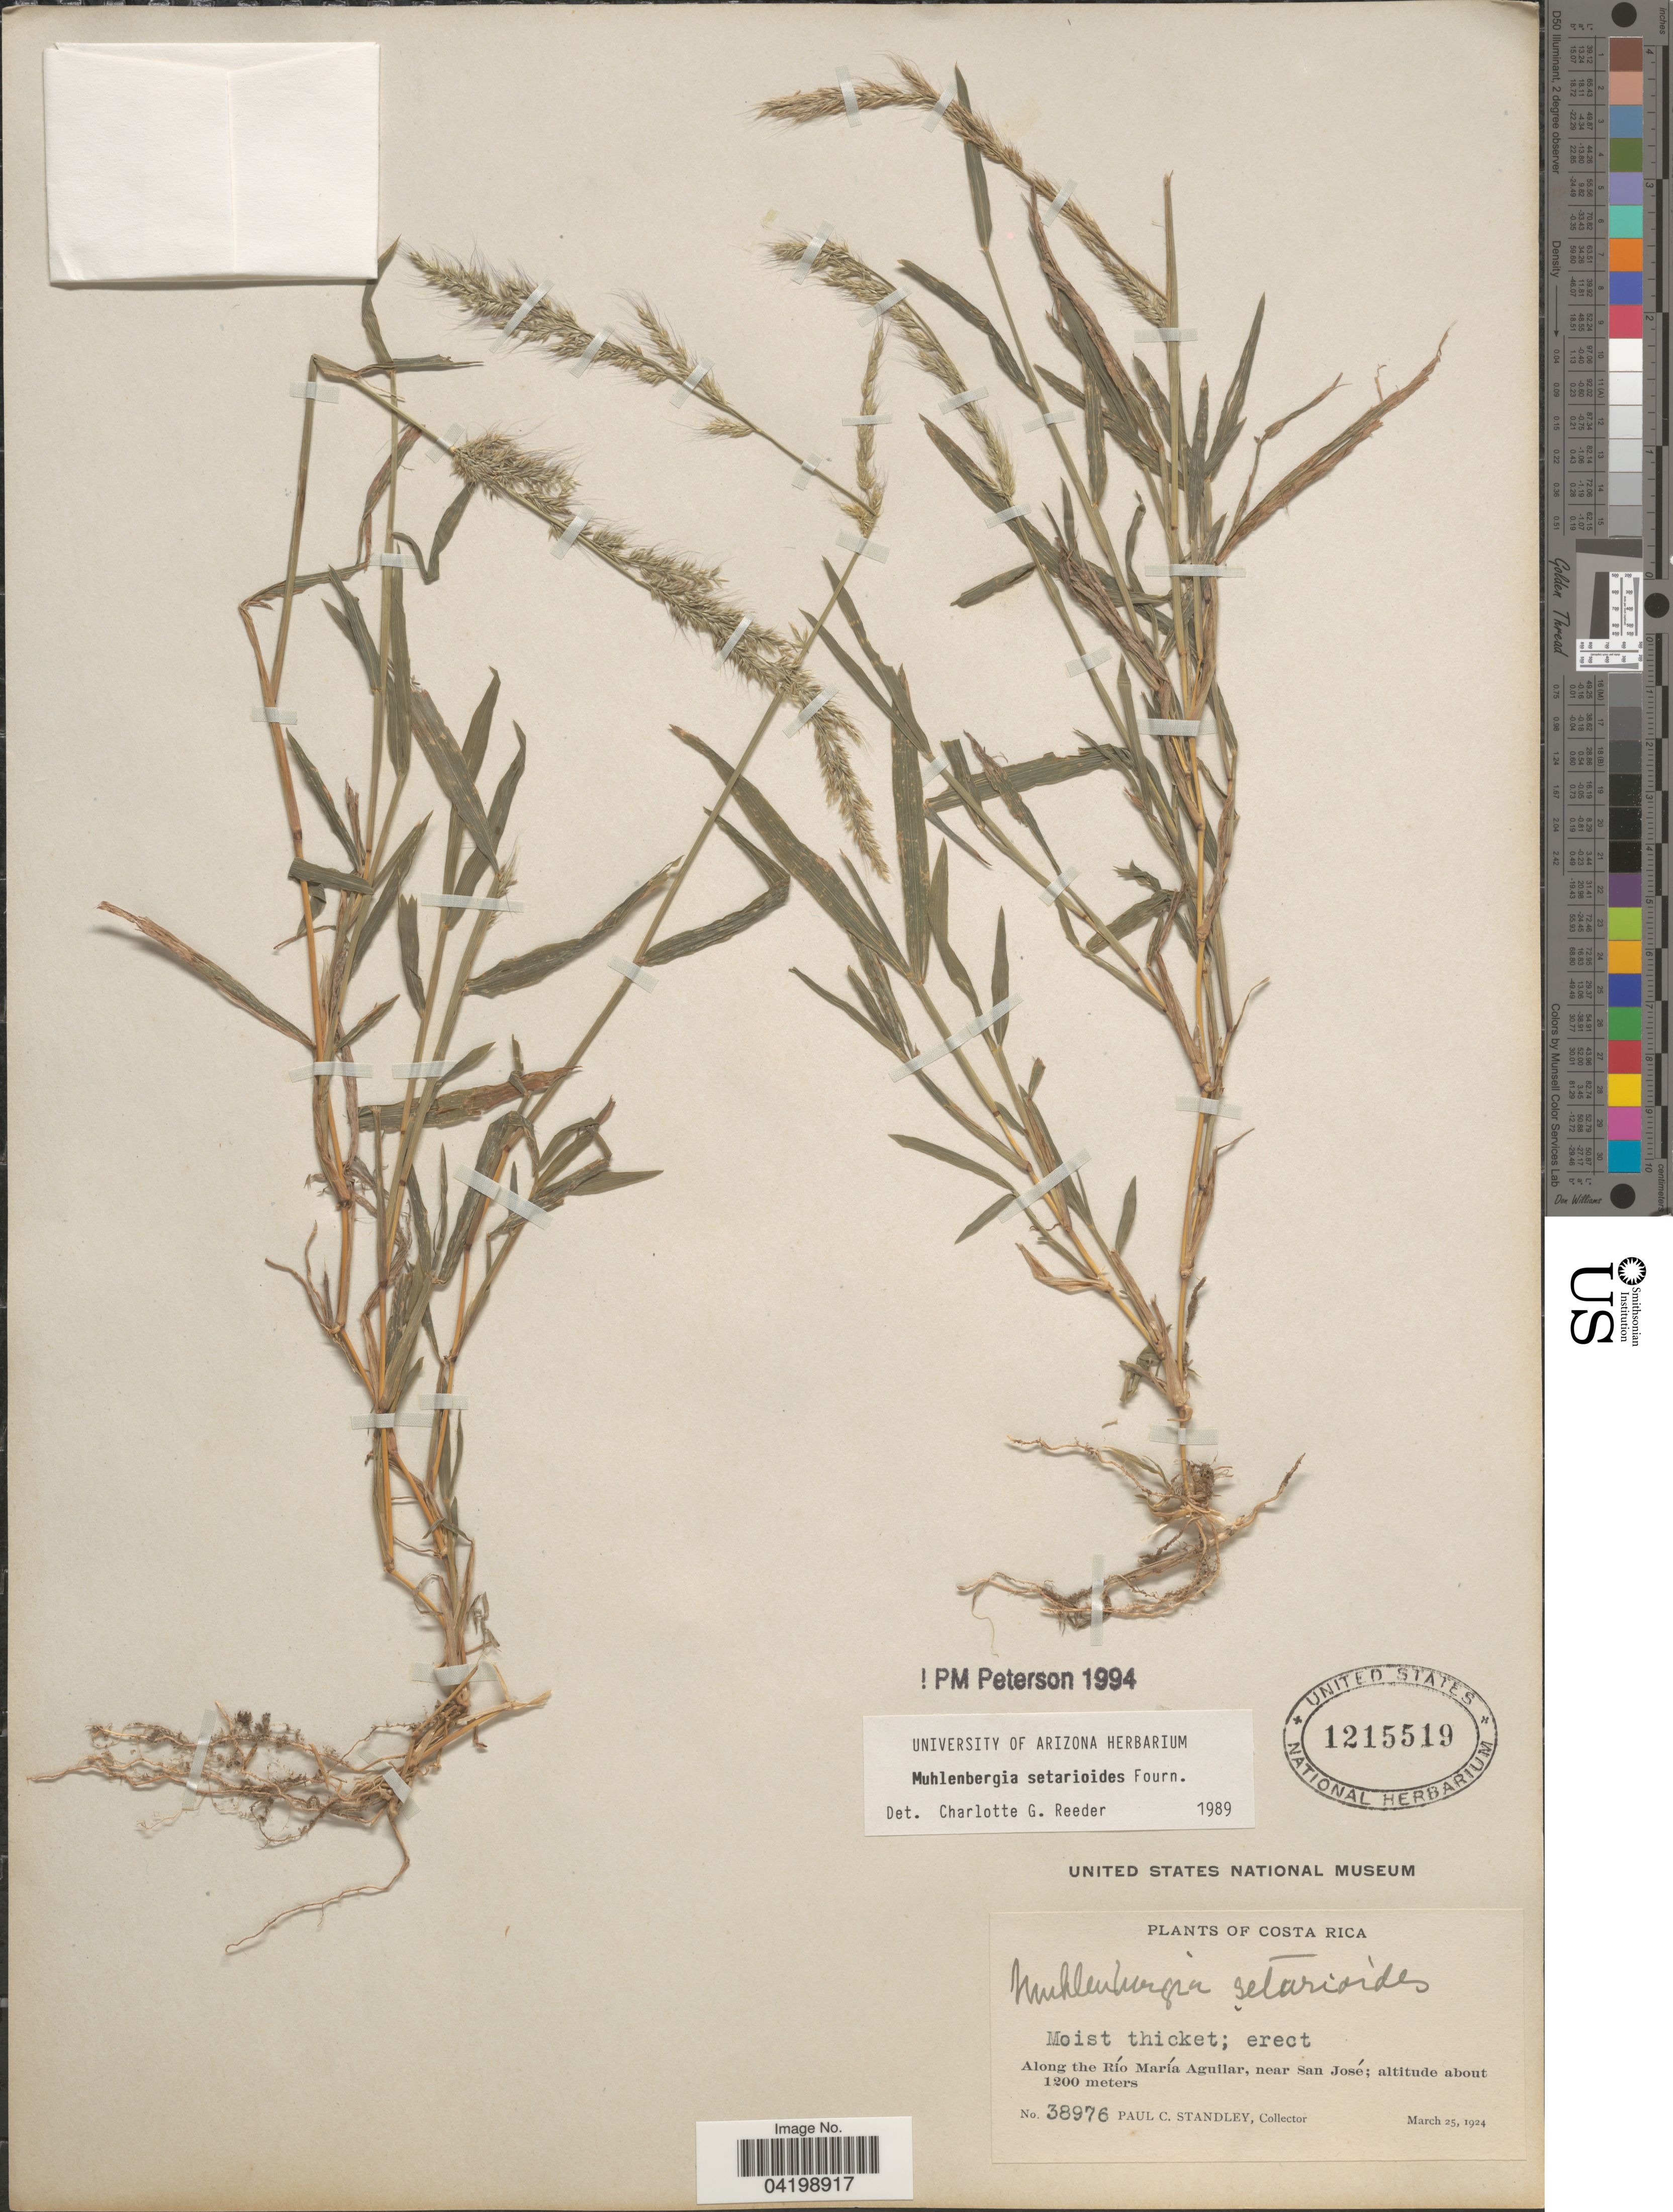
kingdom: Plantae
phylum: Tracheophyta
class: Liliopsida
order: Poales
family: Poaceae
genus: Muhlenbergia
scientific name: Muhlenbergia setarioides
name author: E. Fourn.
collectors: P. C. Standley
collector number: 38976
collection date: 1924-03-25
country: Costa Rica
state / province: San José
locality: Along the Río María Aguilar, near San José.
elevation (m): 1200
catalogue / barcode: US 1215519